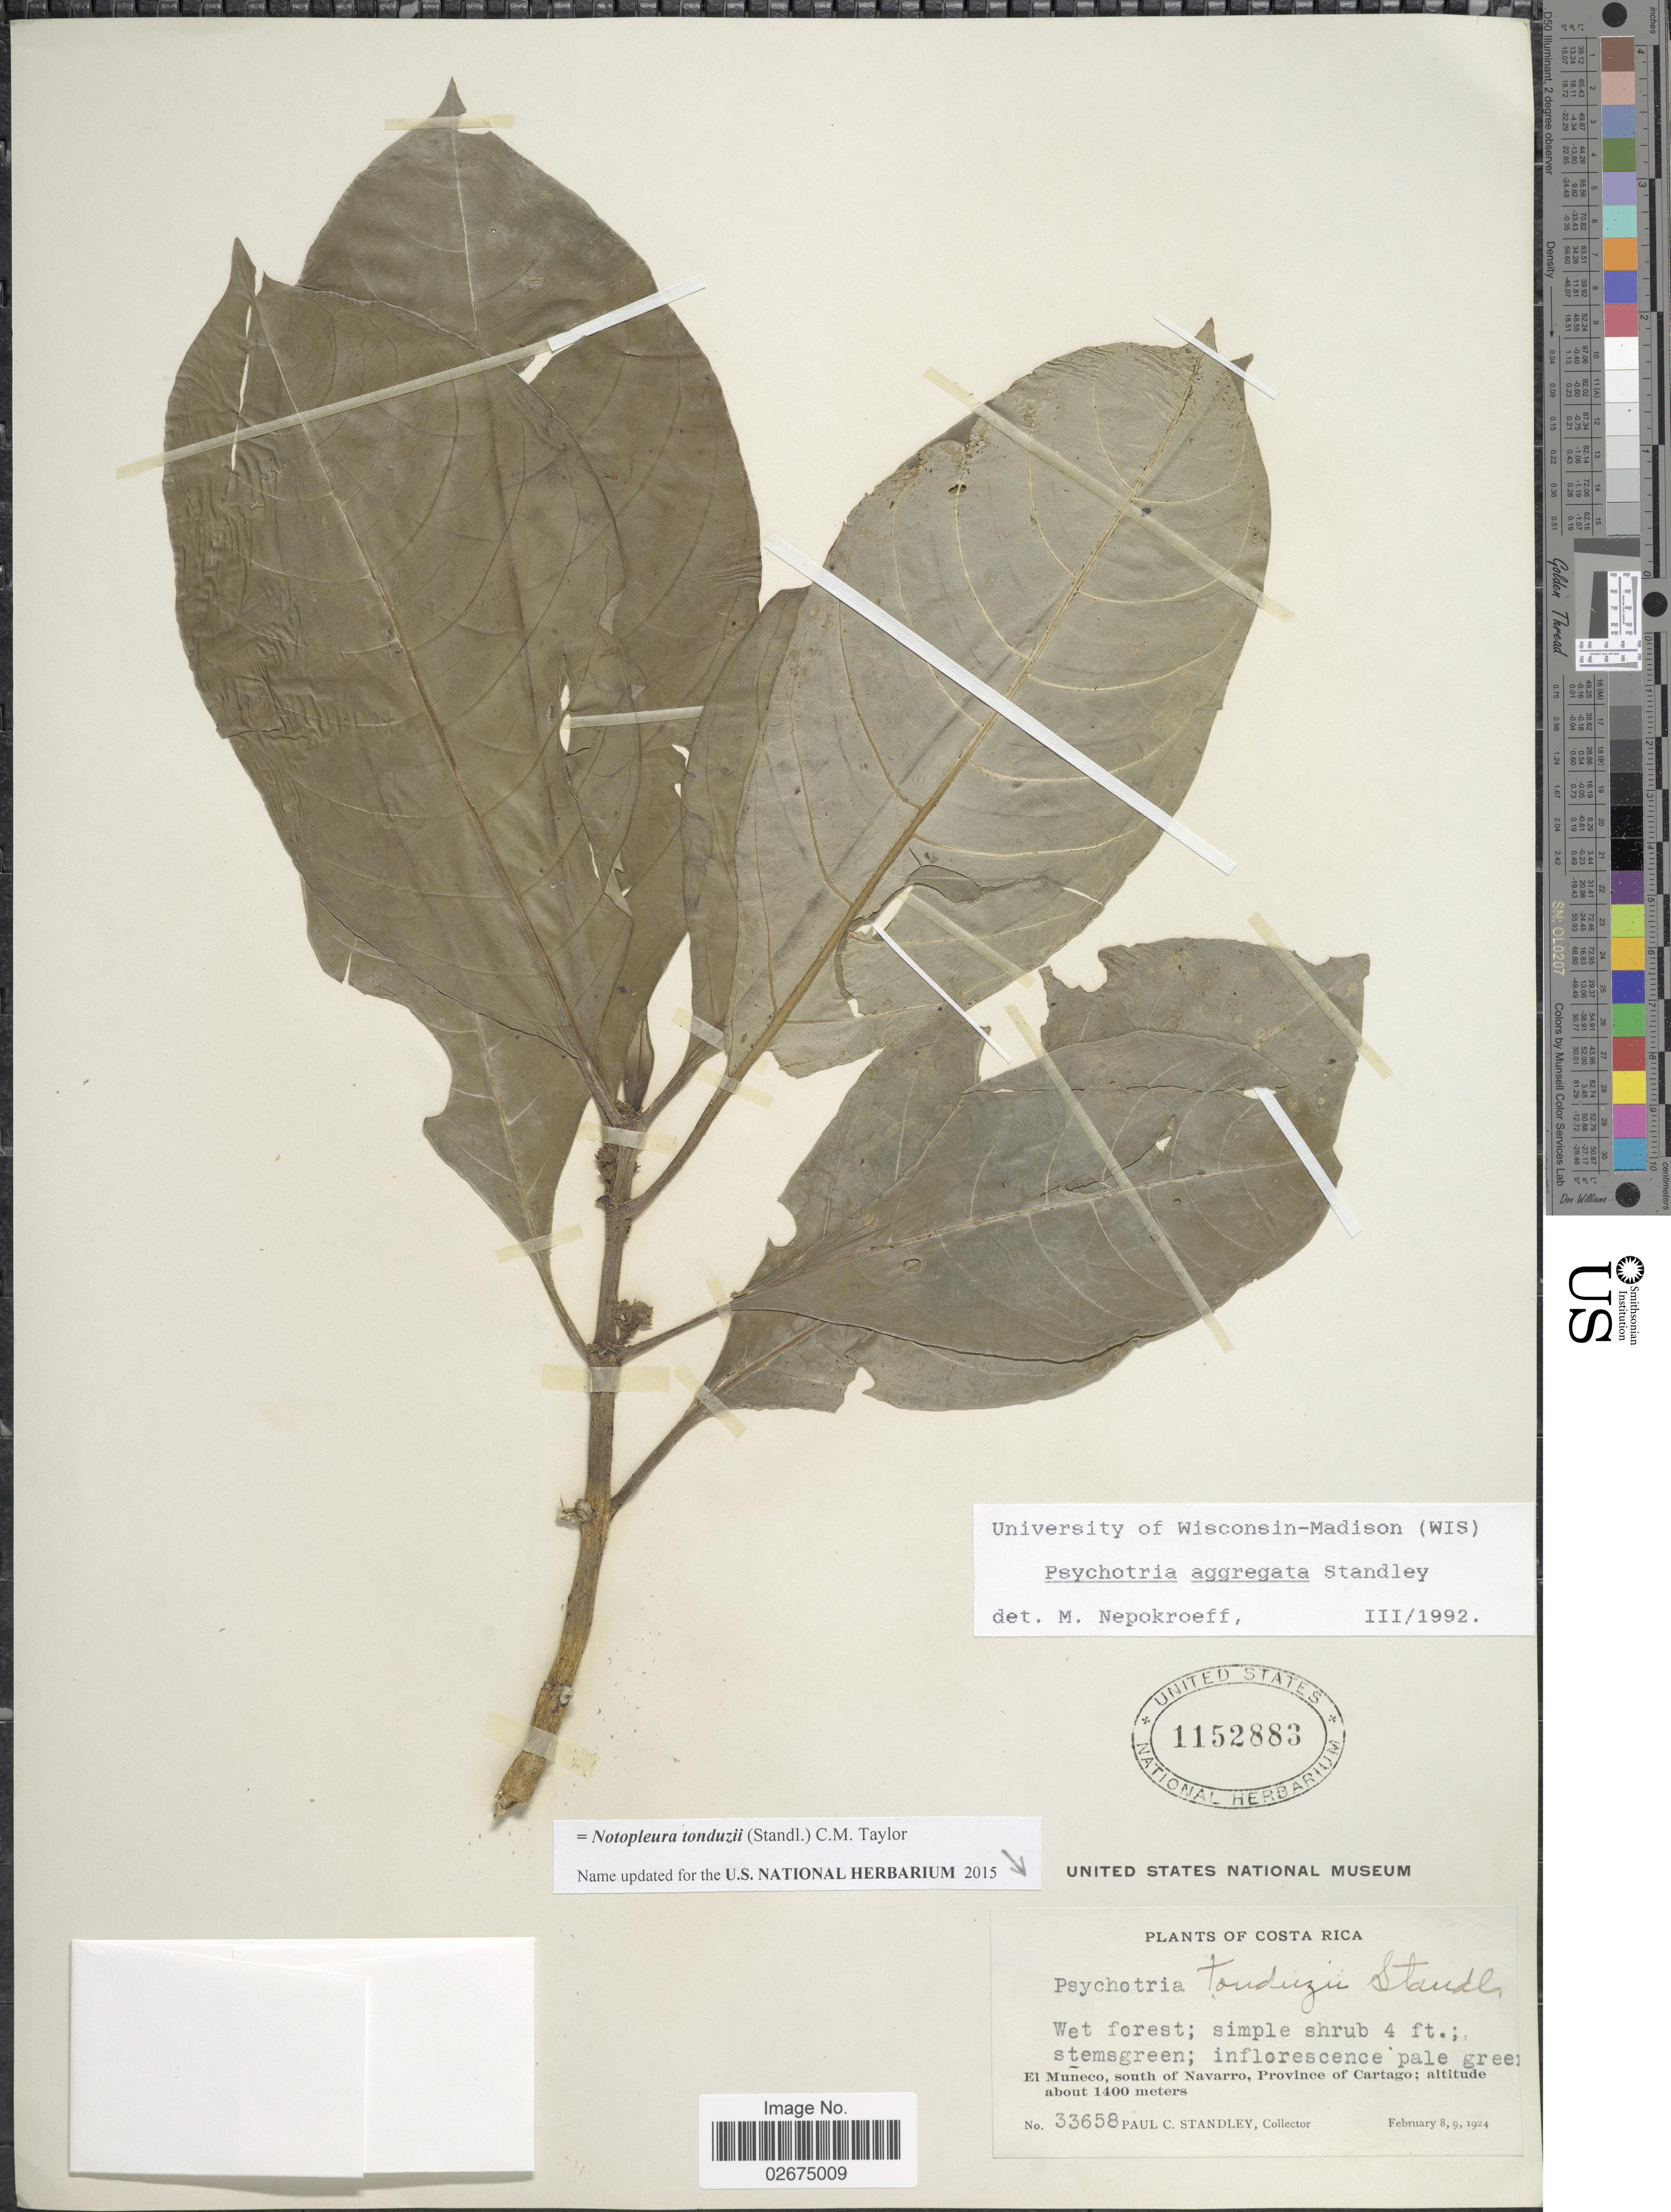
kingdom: Plantae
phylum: Tracheophyta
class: Magnoliopsida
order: Gentianales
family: Rubiaceae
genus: Notopleura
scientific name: Notopleura tonduzii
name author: (Standl.) C.M. Taylor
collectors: P. C. Standley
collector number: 33658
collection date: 1924-02-08/1924-02-09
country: Costa Rica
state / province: Cartago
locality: El Muneco, south of Navarro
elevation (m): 1400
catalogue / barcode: US 1152883